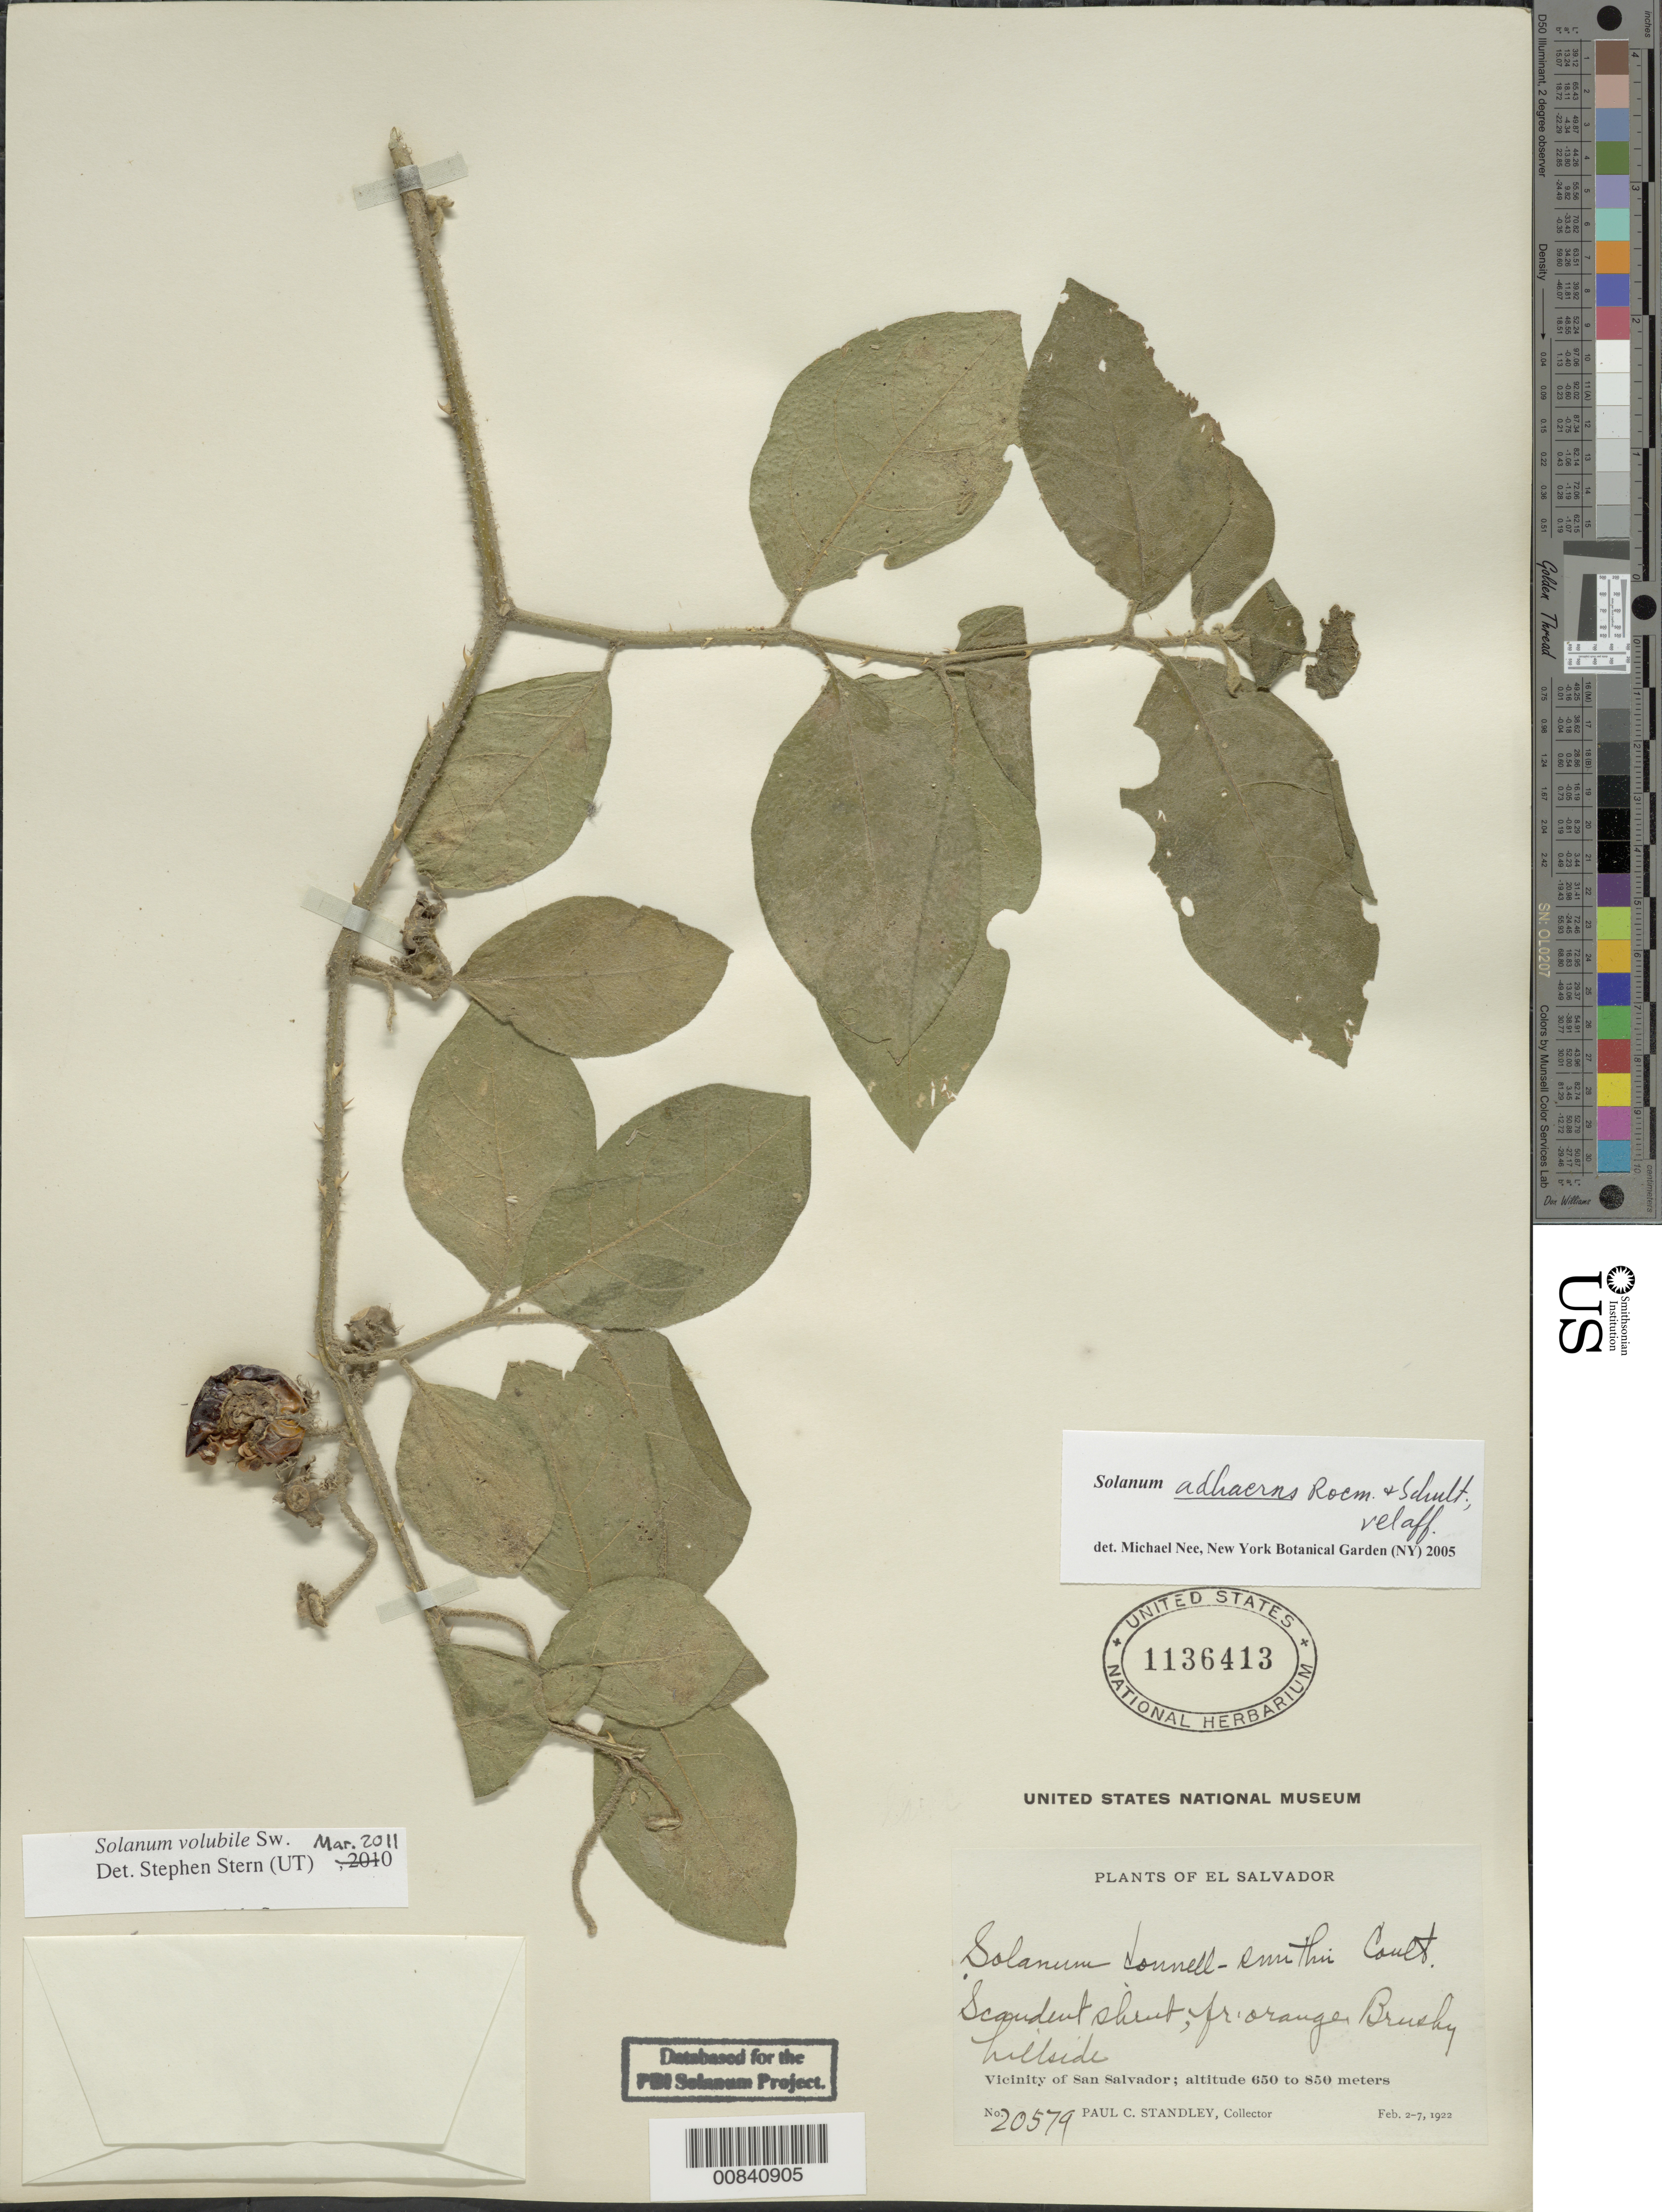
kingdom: Plantae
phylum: Tracheophyta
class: Magnoliopsida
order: Solanales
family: Solanaceae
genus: Solanum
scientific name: Solanum adhaerens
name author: Roem. & Schult.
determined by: Nee, Michael H.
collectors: P. C. Standley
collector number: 20579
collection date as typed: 2 Feb 1922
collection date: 1922-02-02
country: El Salvador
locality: Vicinity of San Salvador.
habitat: Brushy hillside.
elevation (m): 650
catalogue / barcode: US 1136413